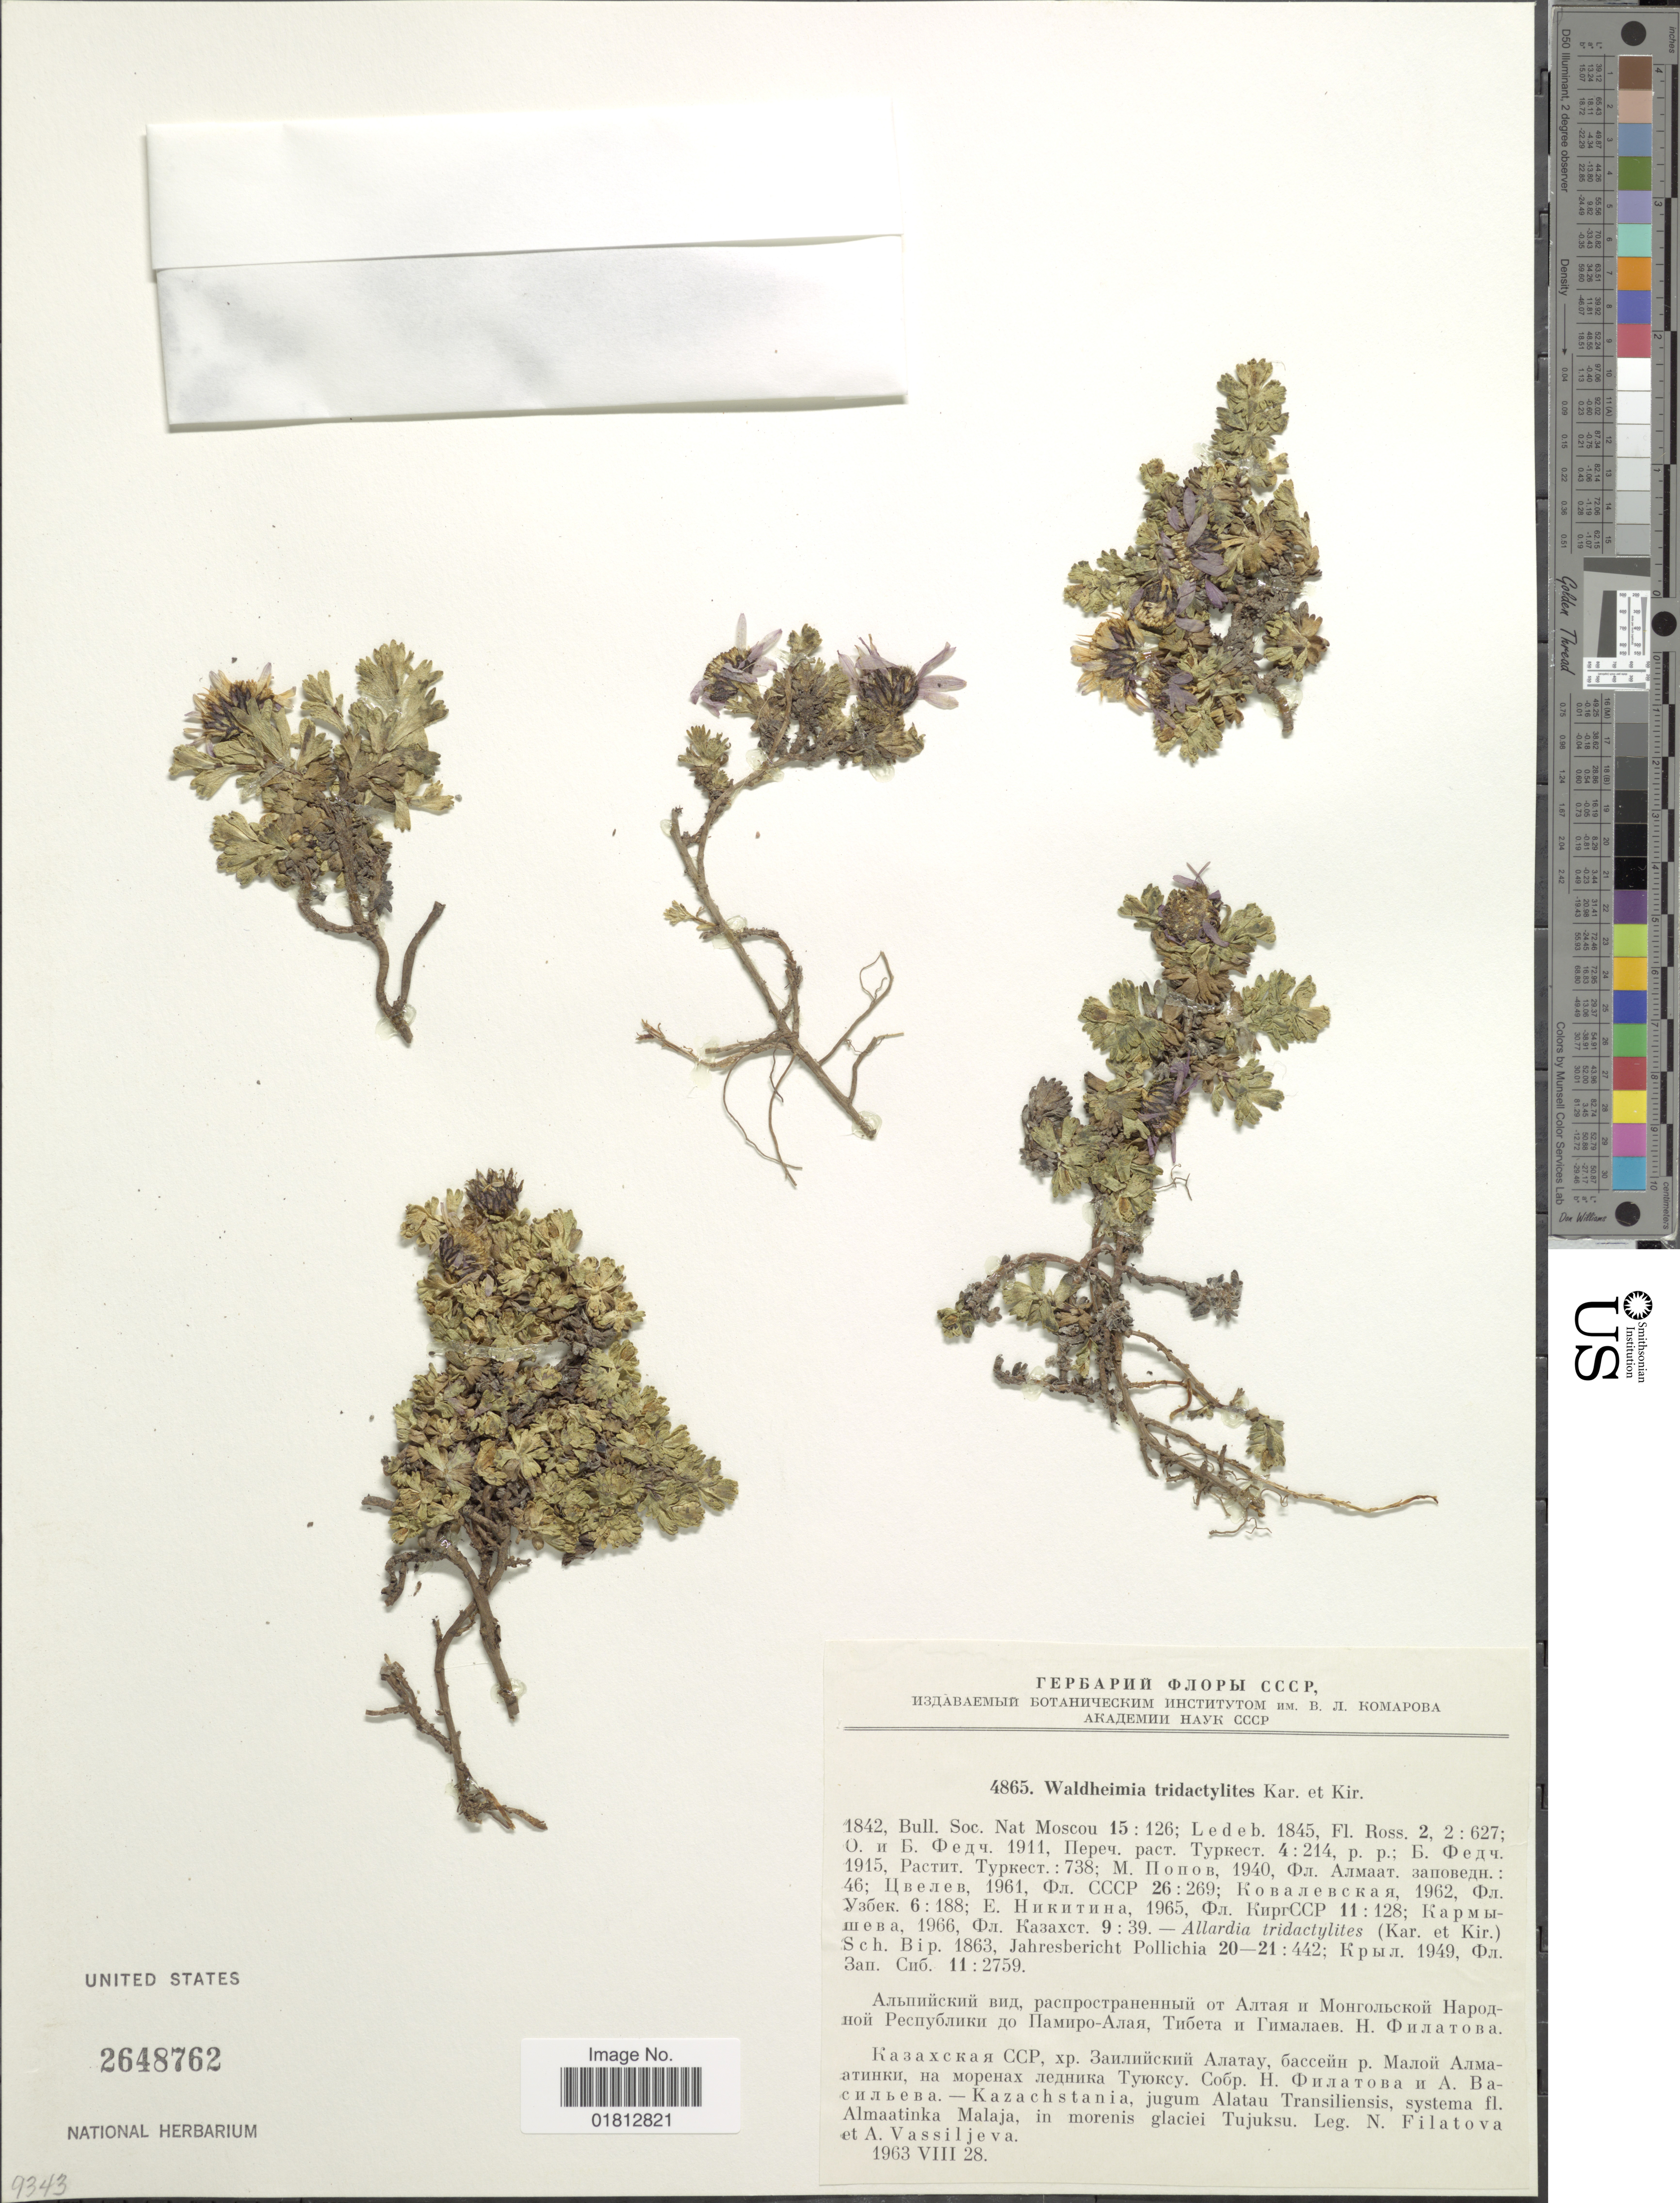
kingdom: Plantae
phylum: Tracheophyta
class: Magnoliopsida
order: Asterales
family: Asteraceae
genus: Allardia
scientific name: Allardia tridactylites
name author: (Kar. & Kir.) Sch. Bip.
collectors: N. S. Filatova & A. Vassiljeva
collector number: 4865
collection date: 1963-08-28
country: Kazakhstan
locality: Kazachstania, jugum Alatau Transiliensis, systema fl. Almaatinka Malaja, in morenis glaciei Tujuksu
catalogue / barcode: US 2648762